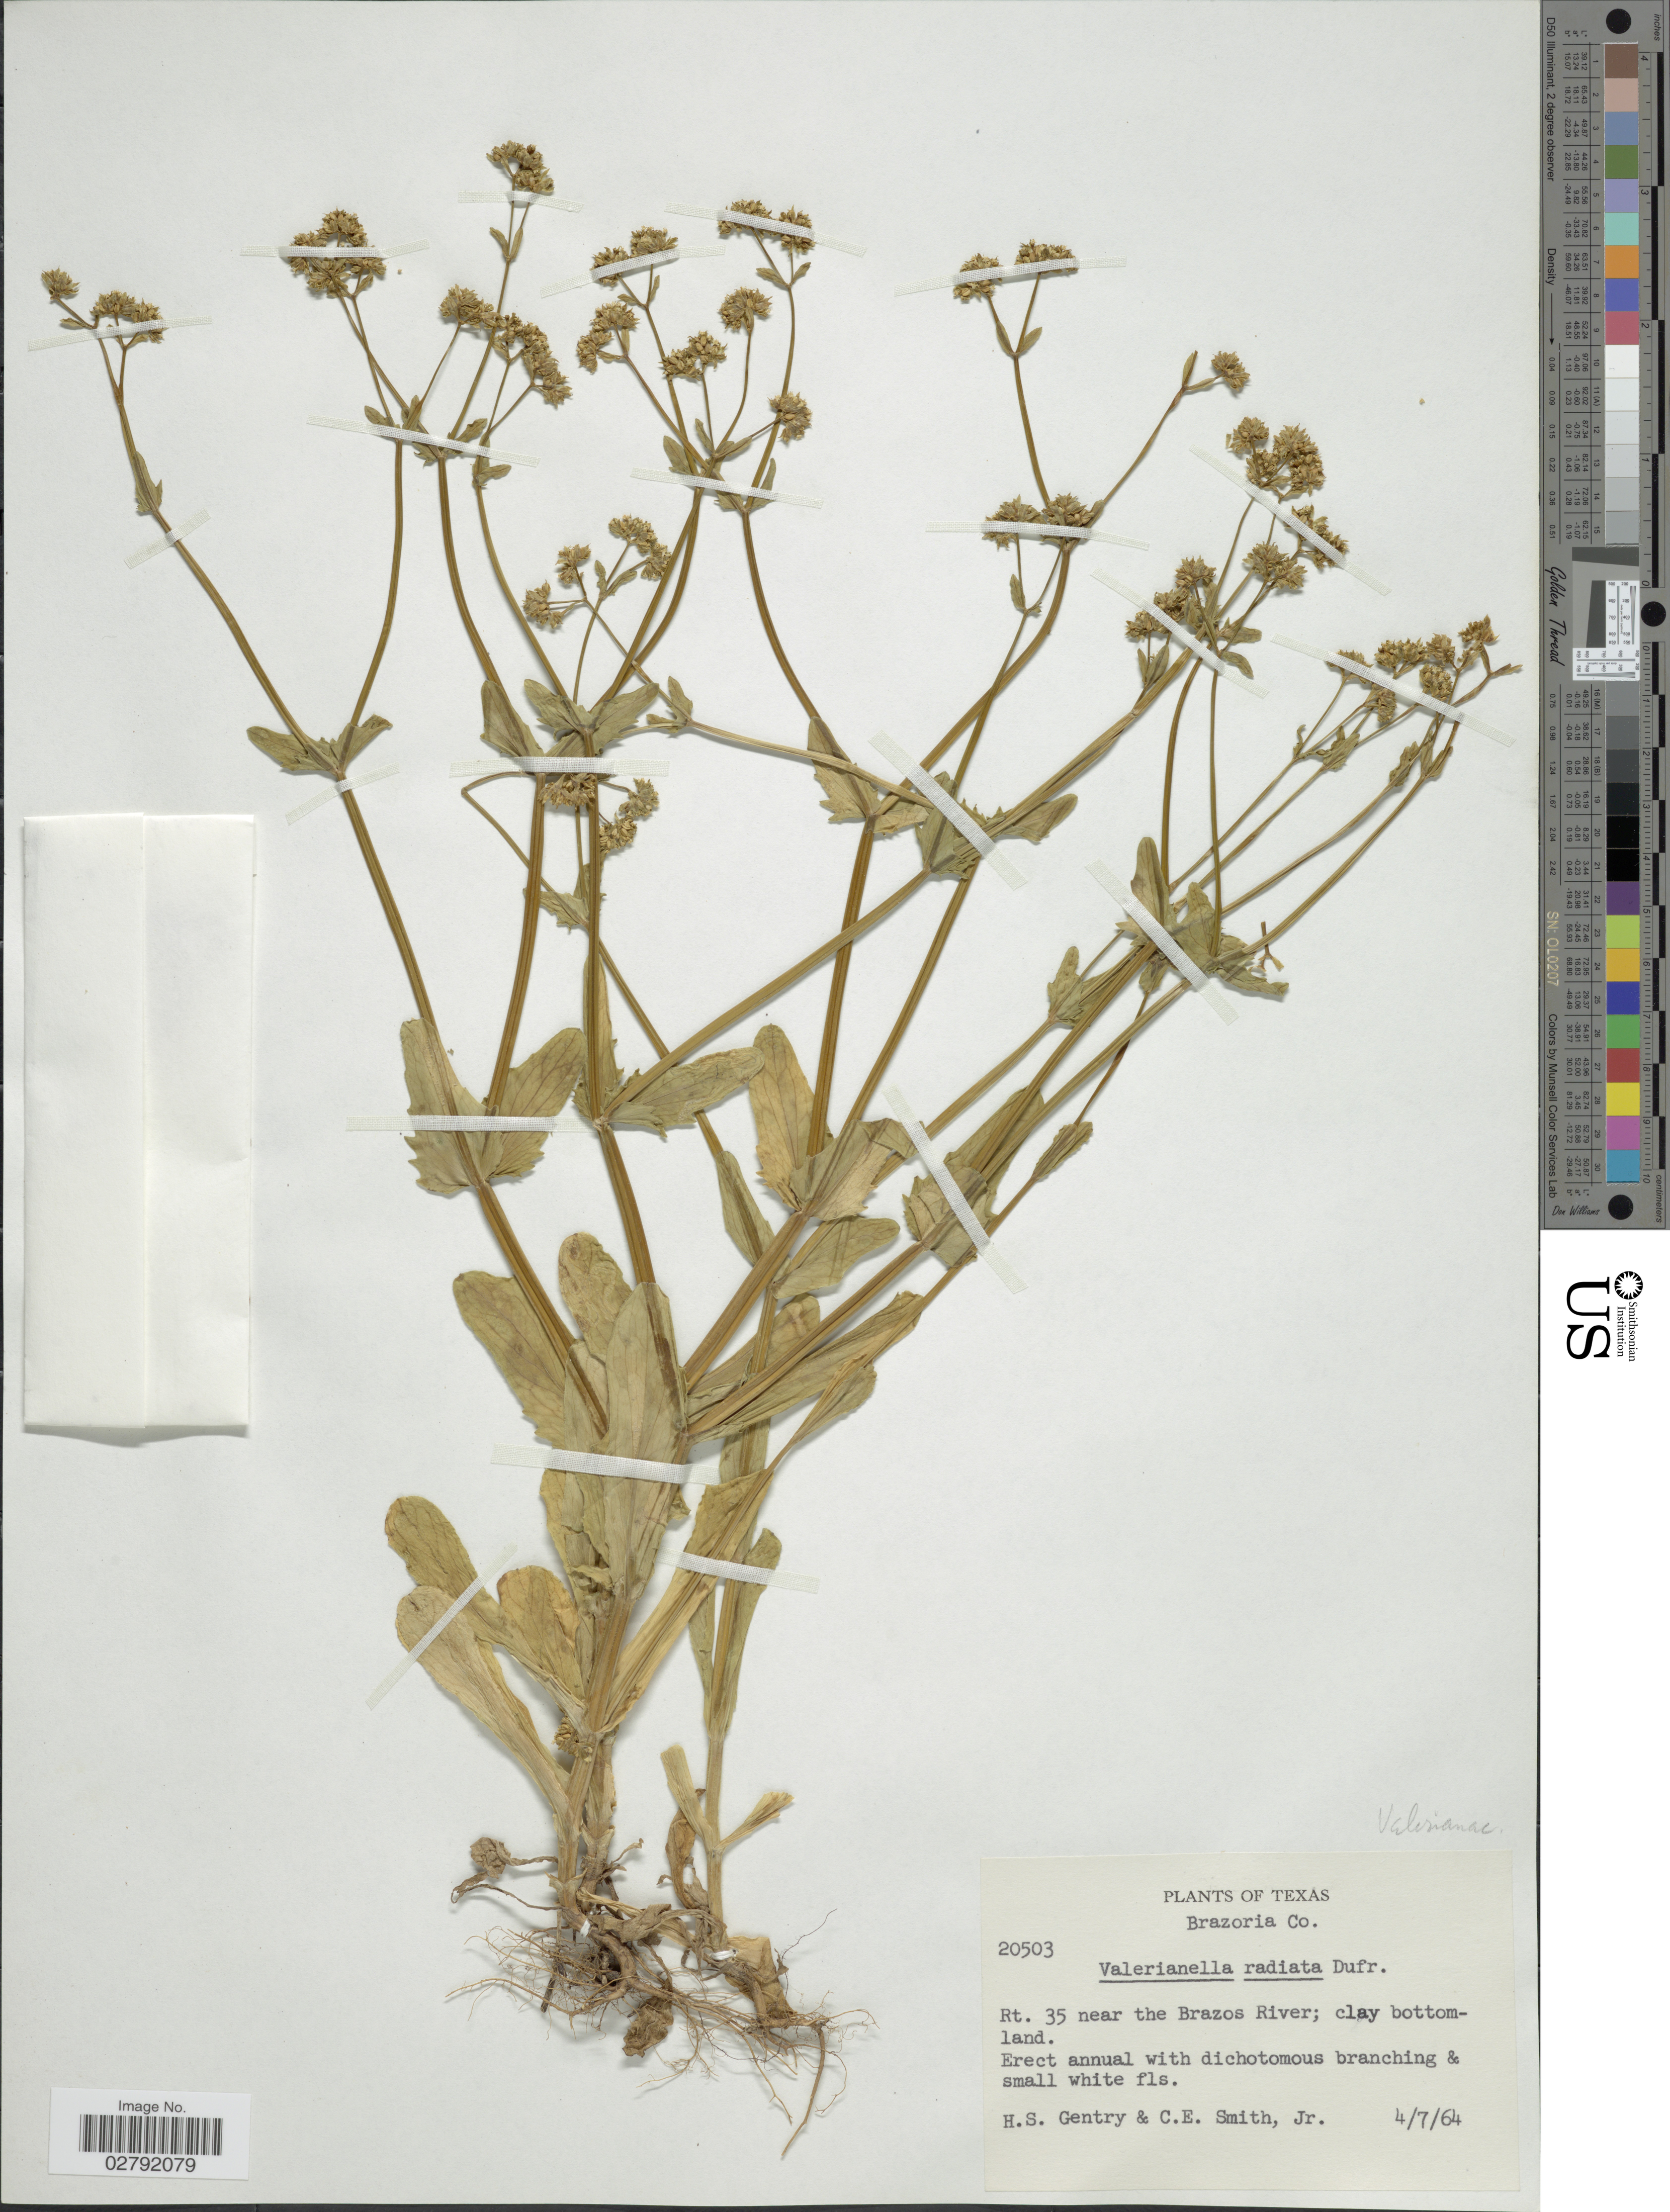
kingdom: Plantae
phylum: Tracheophyta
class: Magnoliopsida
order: Dipsacales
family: Caprifoliaceae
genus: Valerianella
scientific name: Valerianella radiata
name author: (L.) Dufr.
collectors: H. S. Gentry & C. E. Smith Jr.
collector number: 20503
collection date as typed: Transcribed d/m/y: 7/4/64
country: United States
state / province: Texas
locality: Brazoria Co. Rt. 35 near the Brazos River